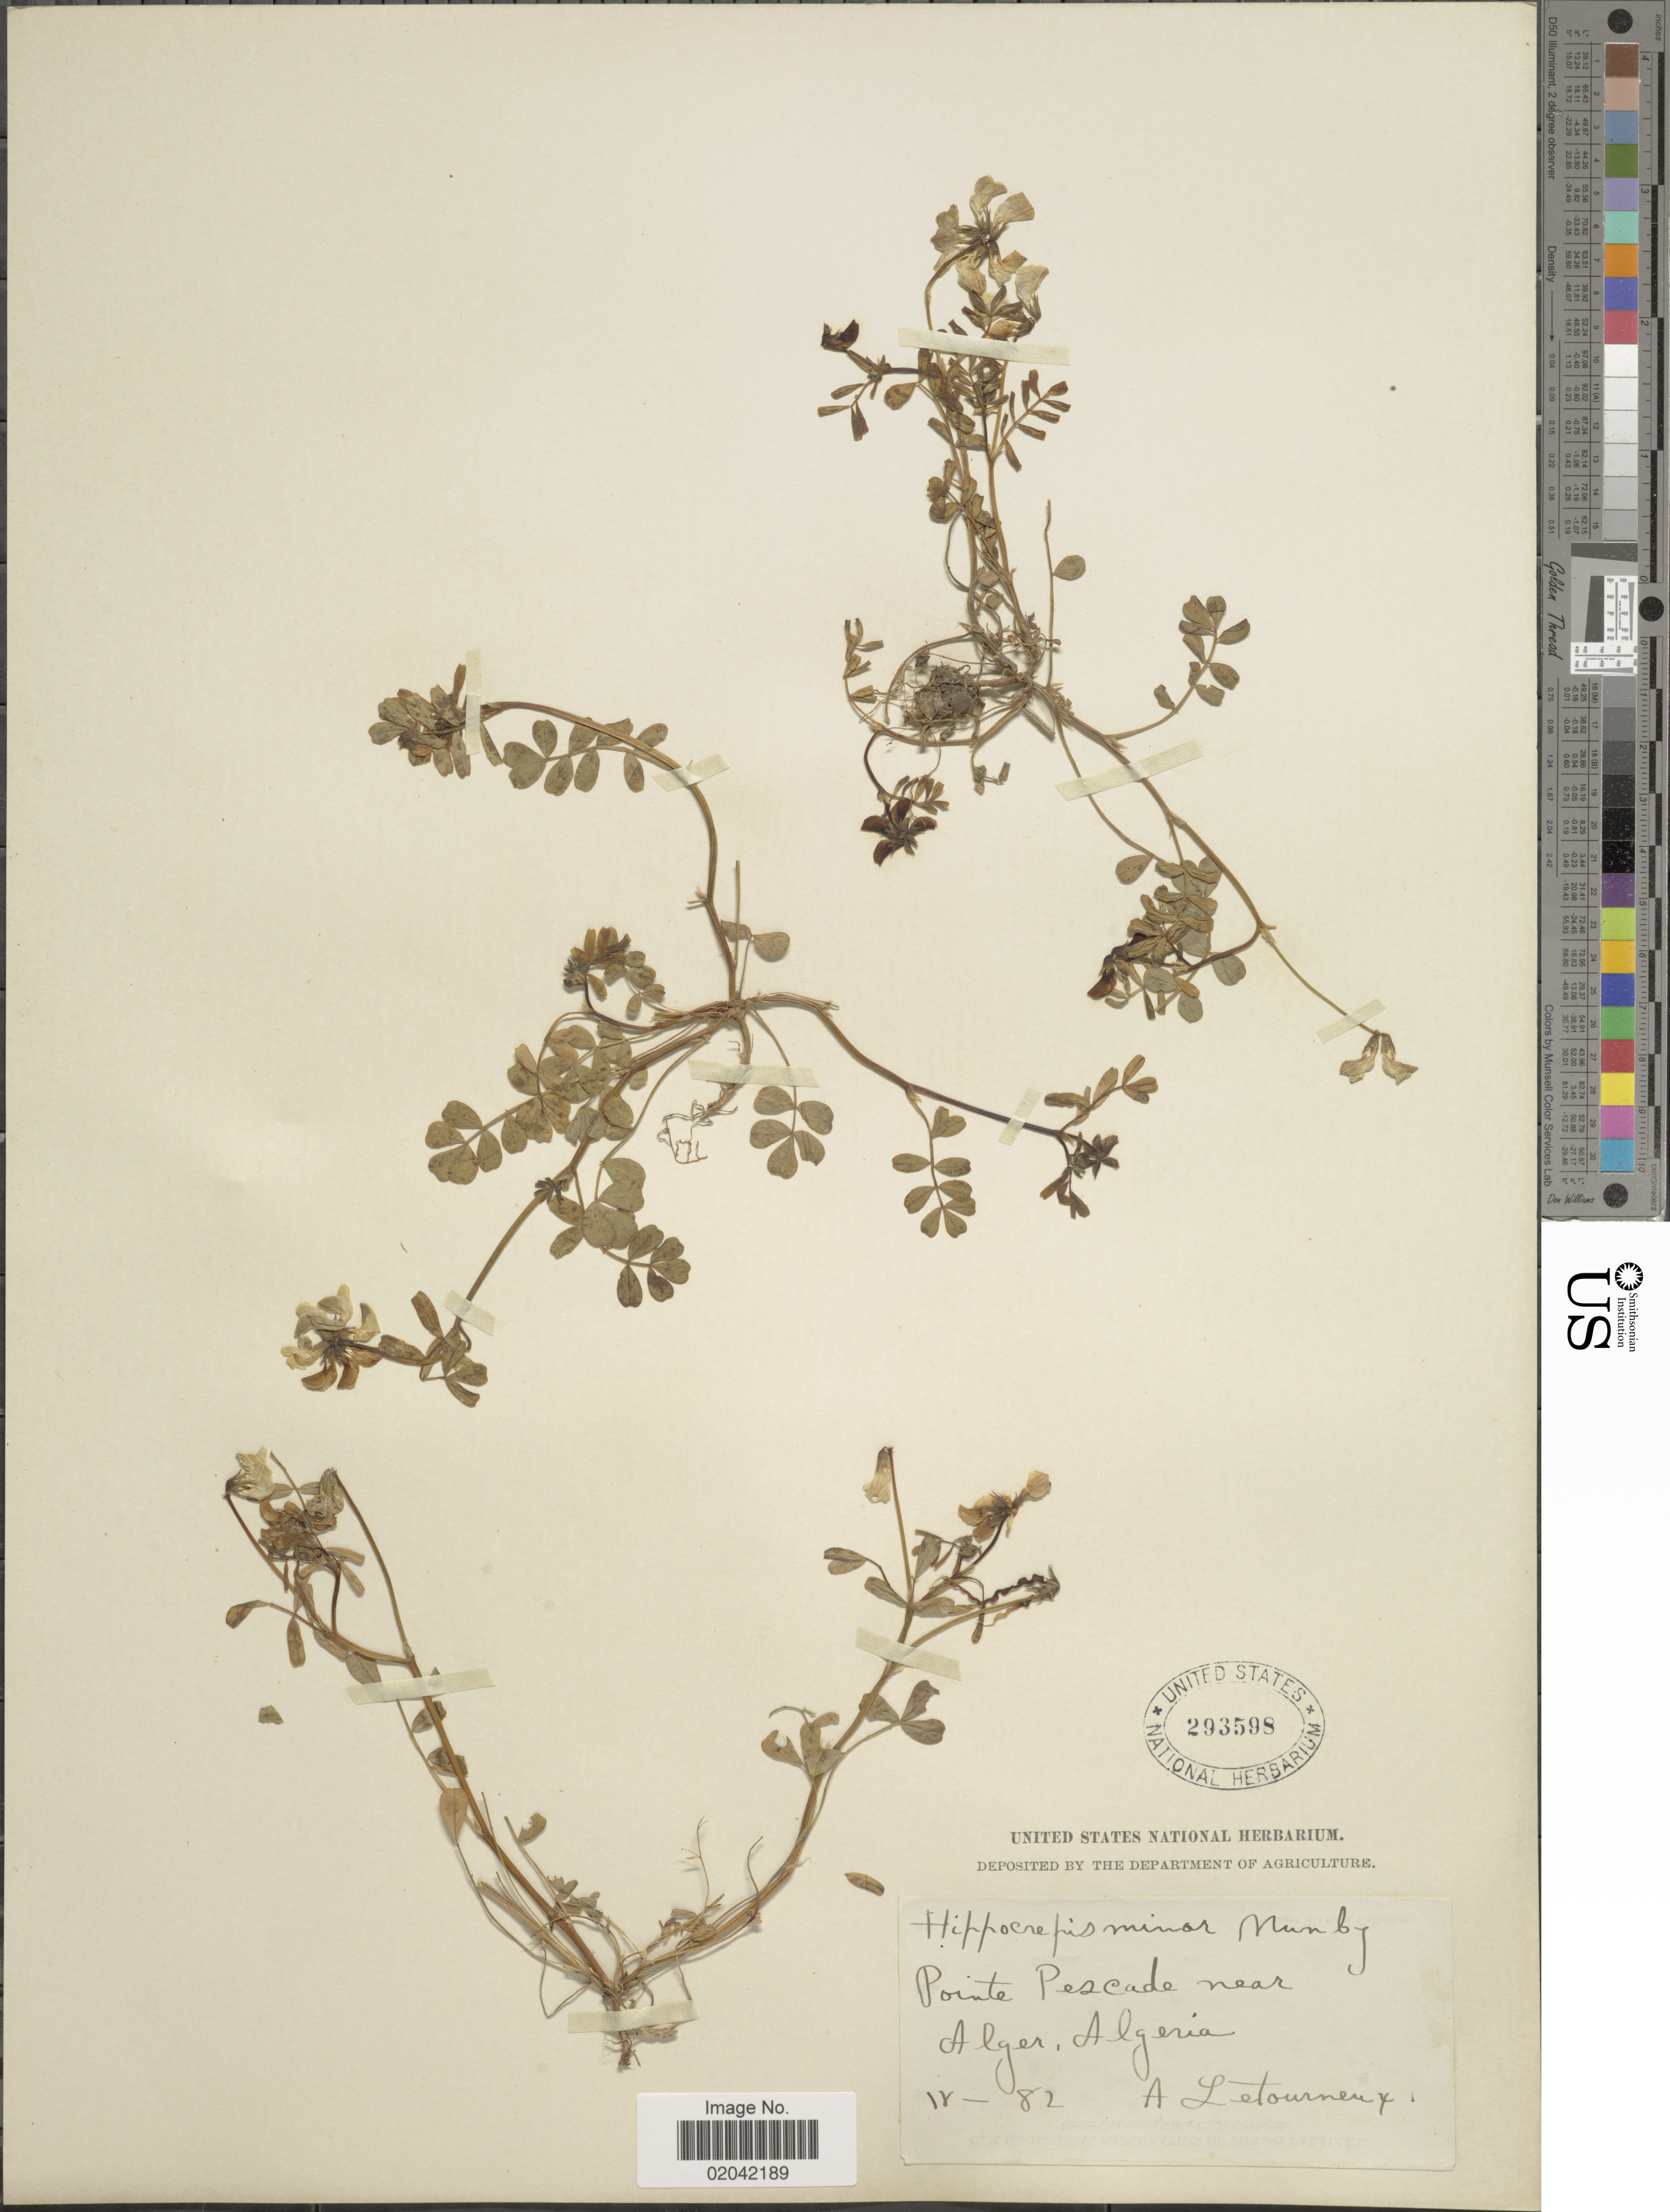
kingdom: Plantae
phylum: Tracheophyta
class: Magnoliopsida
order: Fabales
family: Fabaceae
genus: Hippocrepis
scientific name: Hippocrepis minor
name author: Munby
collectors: A. Letourneux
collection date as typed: Transcribed d/m/y: /12/82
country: Algeria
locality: Pointe Pescado near Alger, Algeria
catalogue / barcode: US 293598